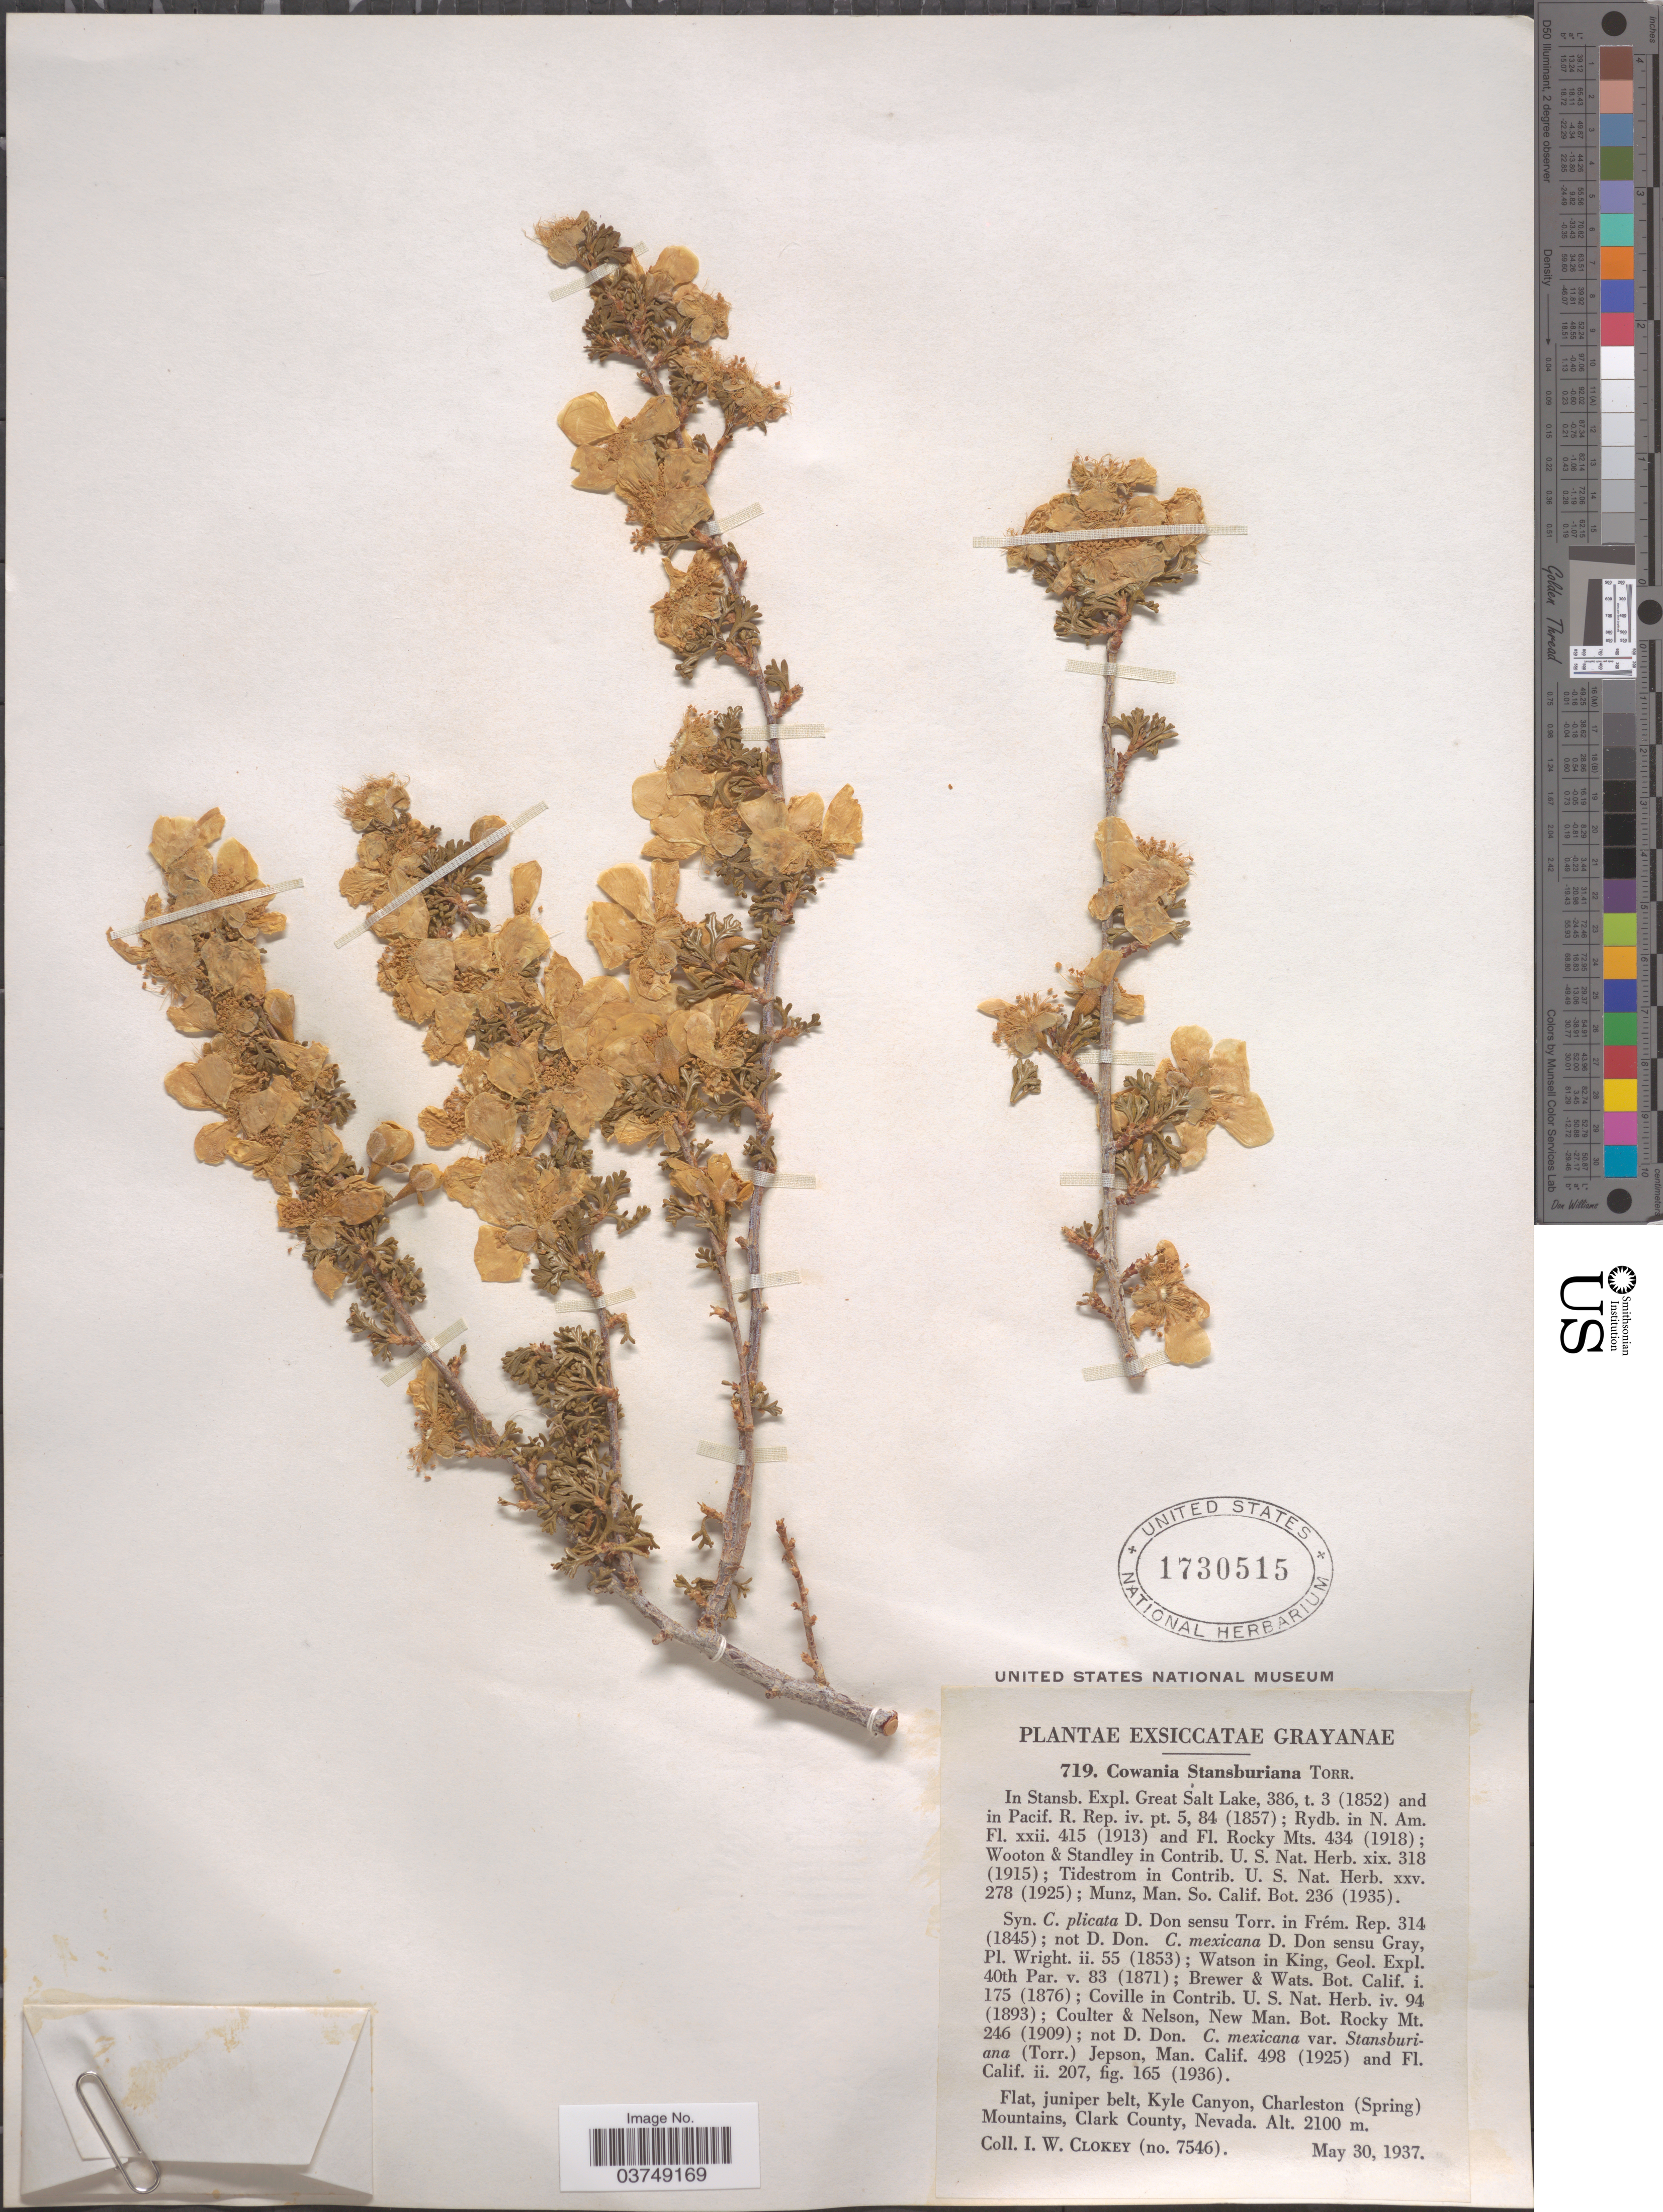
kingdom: Plantae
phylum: Tracheophyta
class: Magnoliopsida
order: Rosales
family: Rosaceae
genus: Purshia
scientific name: Purshia stansburyana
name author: (Torr.) Henrickson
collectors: I. W. Clokey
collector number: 7546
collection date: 1937-05-30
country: United States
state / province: Nevada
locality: Kyle canyon, Charleston (Spring) Mountains, Clark County.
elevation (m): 2100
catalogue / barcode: US 1730515